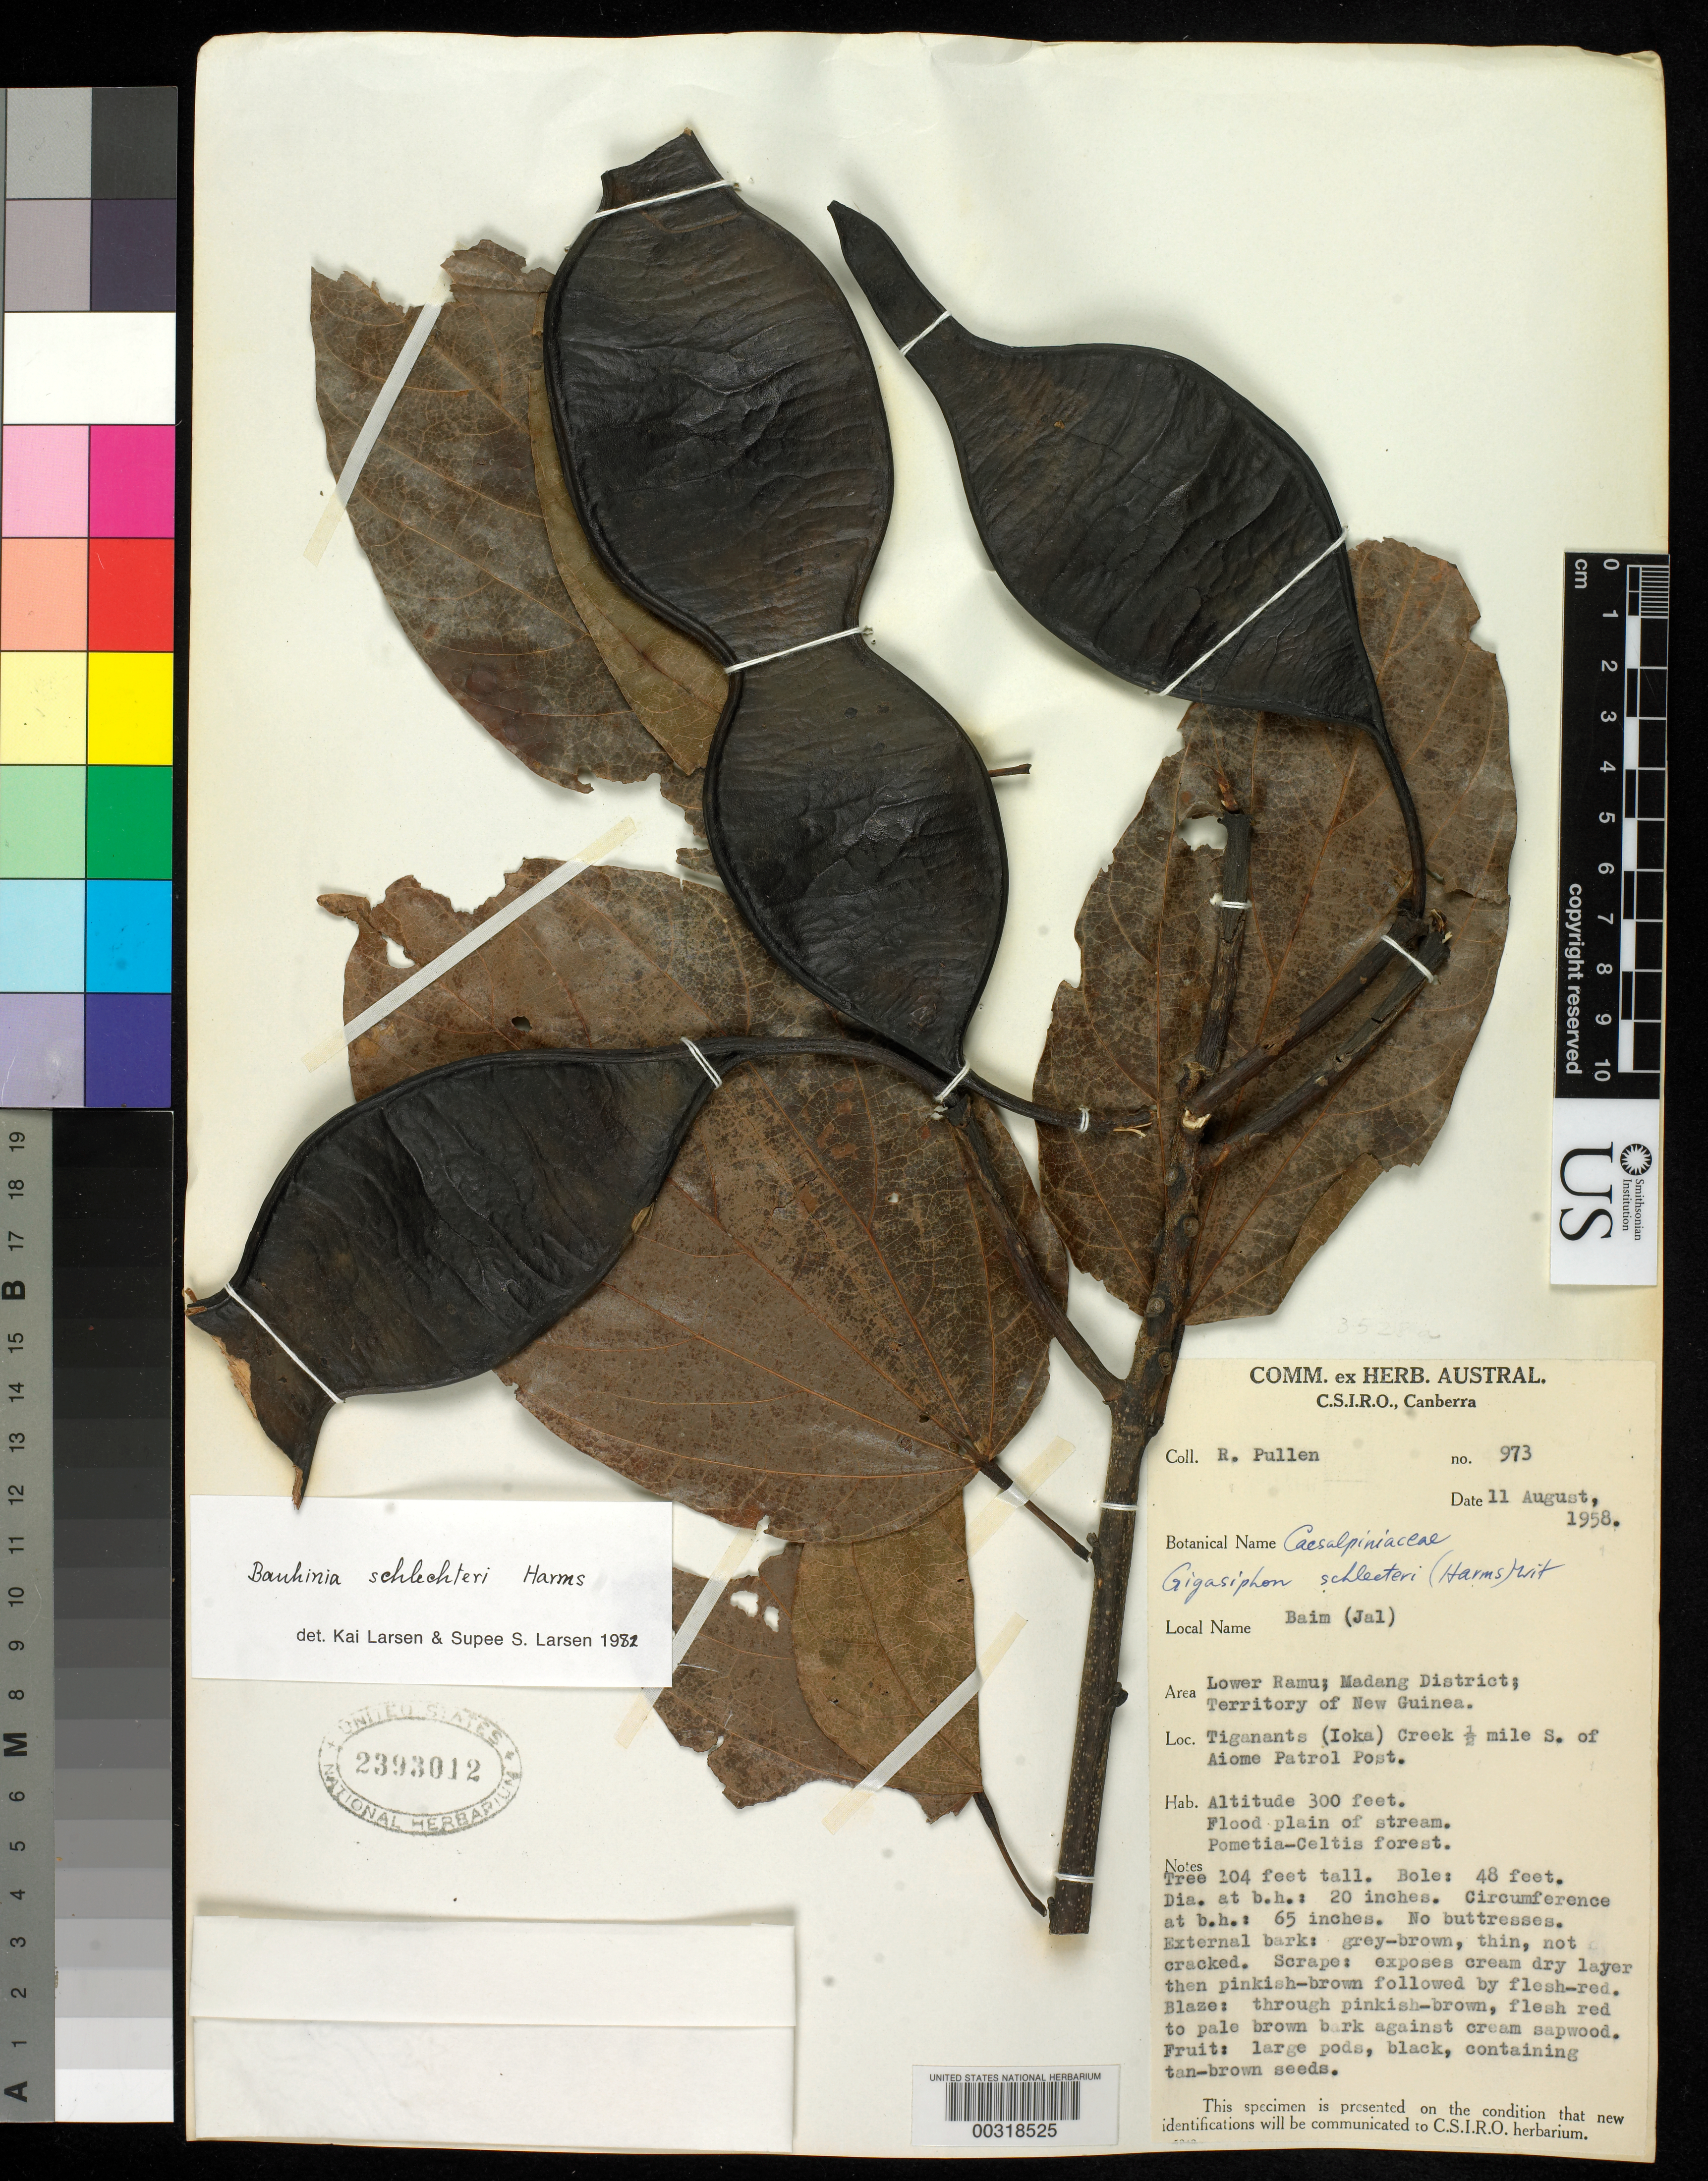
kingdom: Plantae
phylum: Tracheophyta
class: Magnoliopsida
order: Fabales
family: Fabaceae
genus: Gigasiphon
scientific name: Gigasiphon schlechteri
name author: (Harms) de Wit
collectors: R. Pullen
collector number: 973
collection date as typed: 11 Aug 1958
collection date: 1958-08-11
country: Papua New Guinea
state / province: Madang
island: New Guinea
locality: Lower ramu; tiganants (ioka) creek, 0.5 mi s of aiome patrol post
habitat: Flood plain of stream; forest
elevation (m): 91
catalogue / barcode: US 2393012